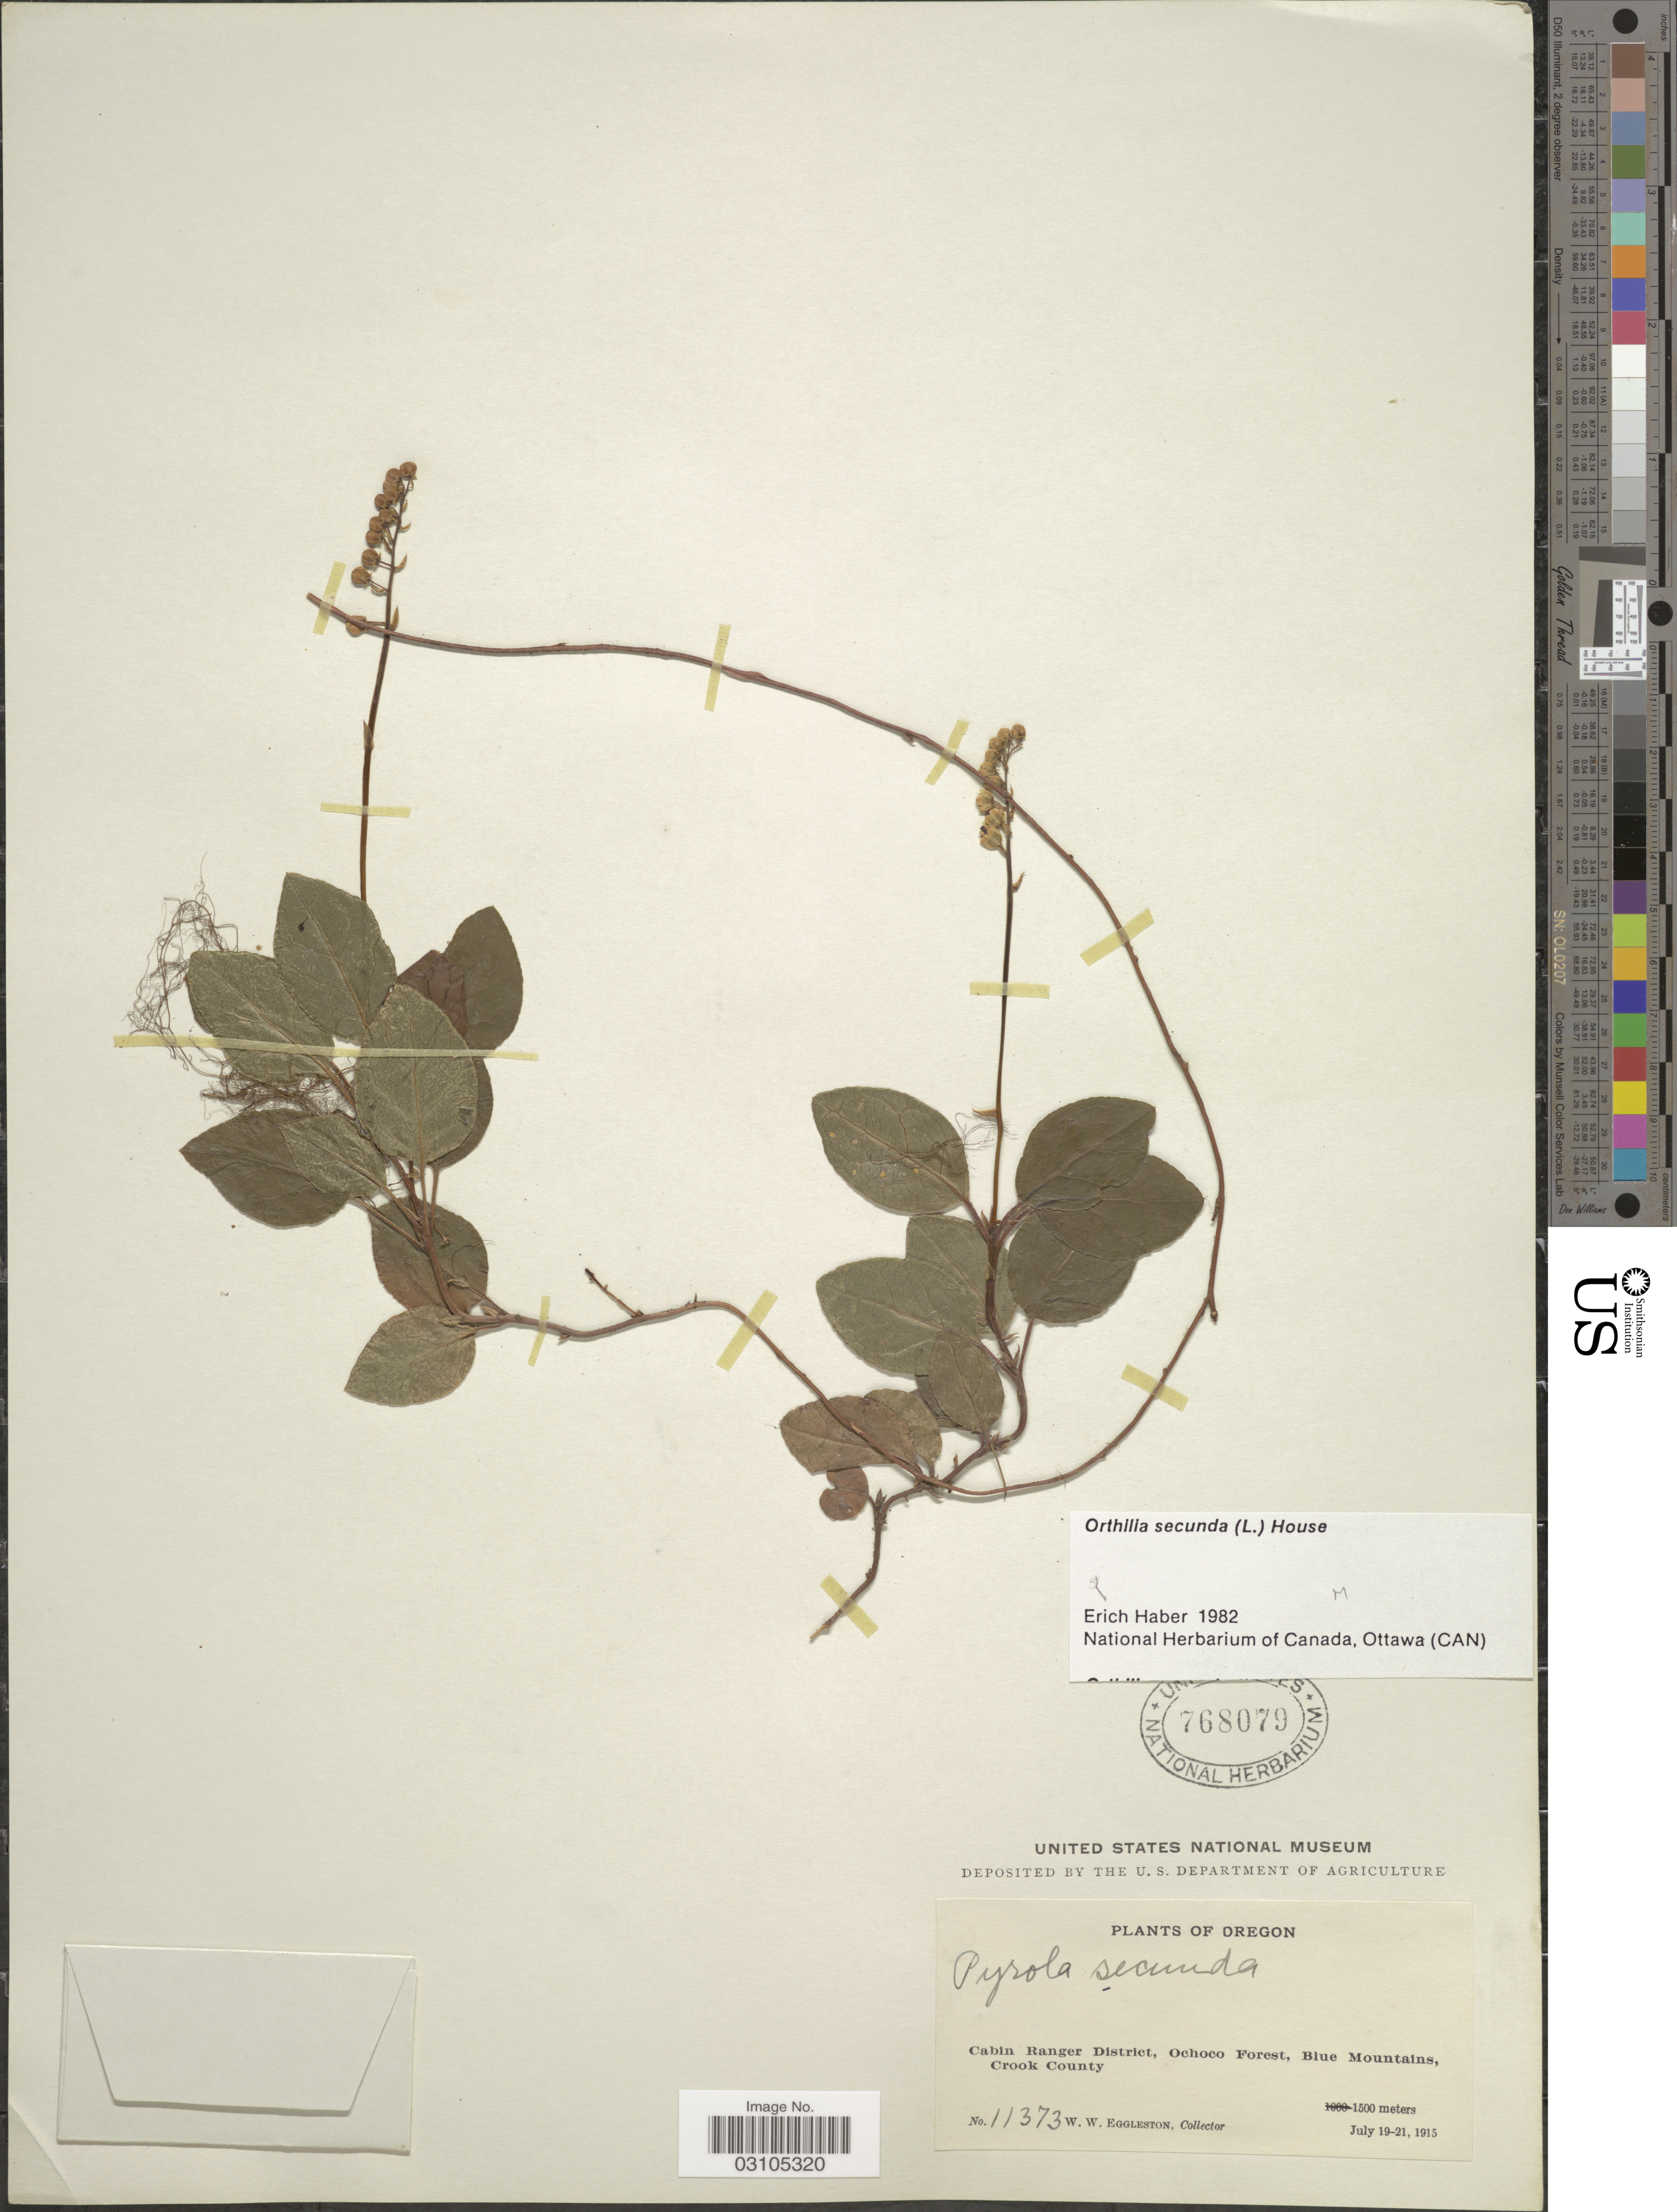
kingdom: Plantae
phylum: Tracheophyta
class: Magnoliopsida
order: Ericales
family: Ericaceae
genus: Orthilia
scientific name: Orthilia secunda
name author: (L.) House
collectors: W. W. Eggleston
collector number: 11373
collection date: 1915-07-19/1915-07-21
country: United States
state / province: Oregon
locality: Cabin Ranger District, Ochoco Forest, Blue Mountains, Crook County.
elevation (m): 1500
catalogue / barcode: US 768079